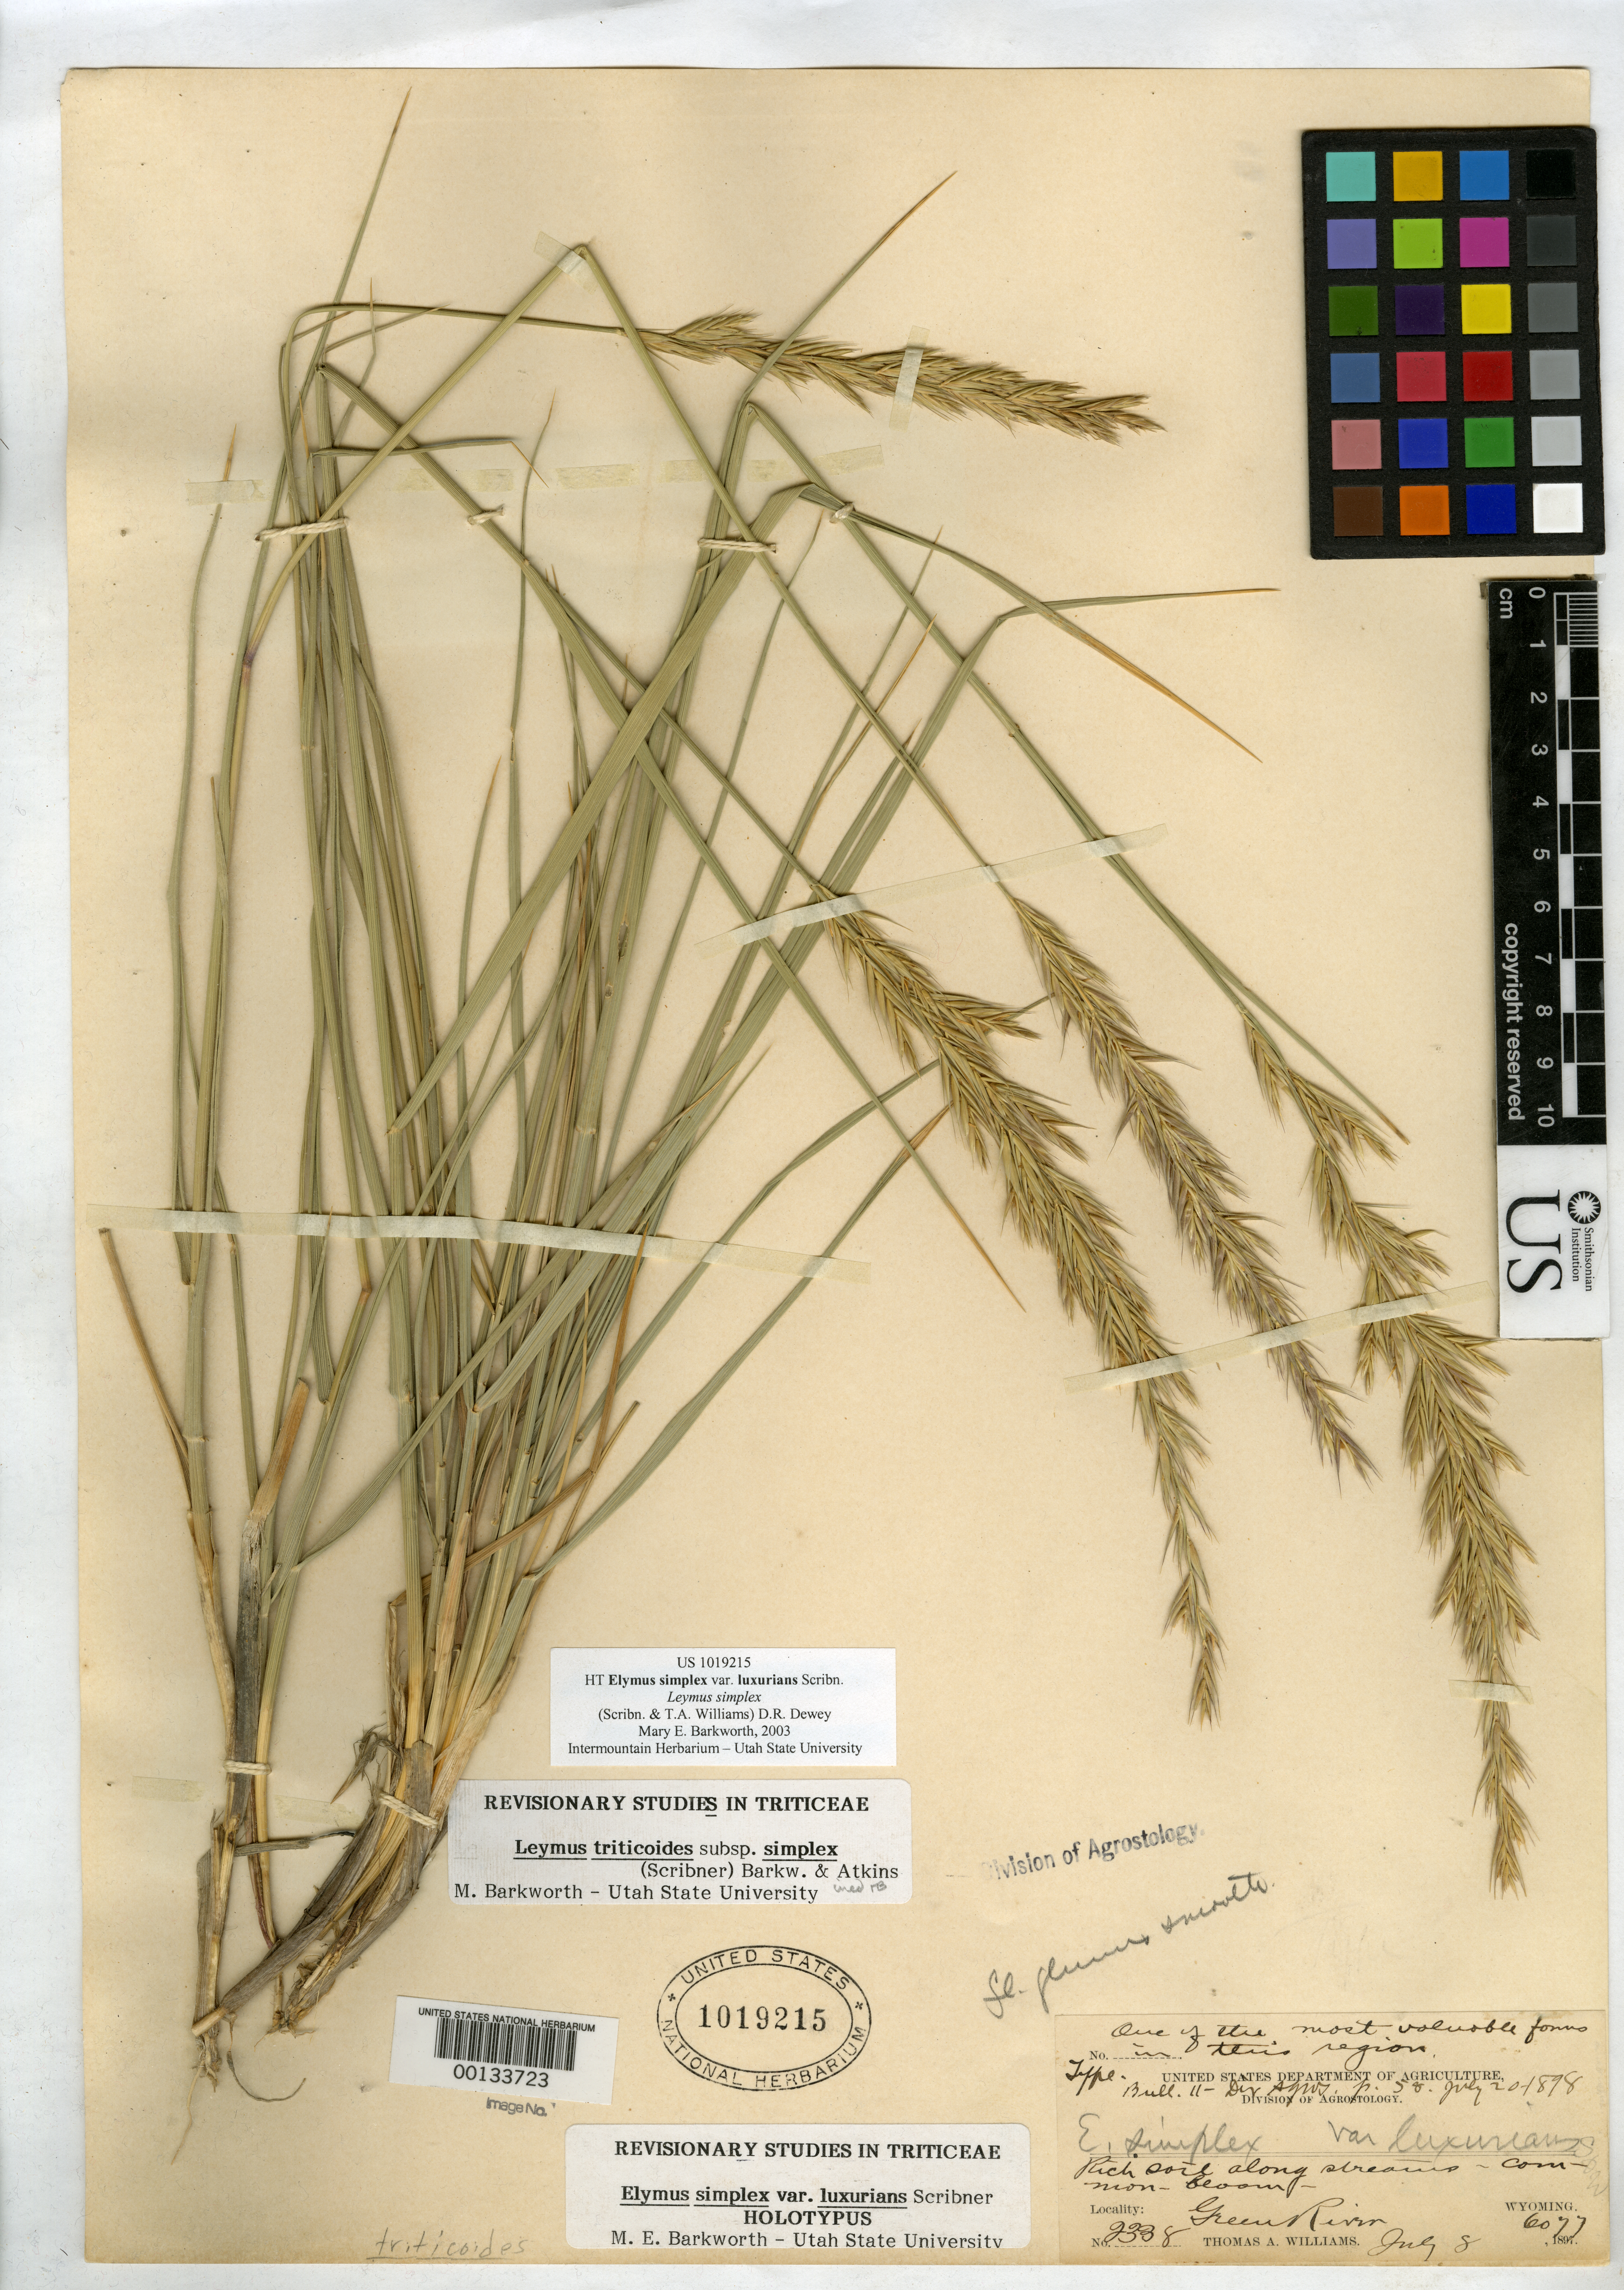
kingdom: Plantae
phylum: Tracheophyta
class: Liliopsida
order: Poales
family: Poaceae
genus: Elymus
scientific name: Elymus simplex var. luxurians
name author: Scribn. & T.A. Williams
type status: Holotype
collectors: T. A. Williams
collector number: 2338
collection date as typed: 08 Jul 1897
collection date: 1897-07-08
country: United States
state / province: Wyoming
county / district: Sweetwater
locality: Banks of Green River.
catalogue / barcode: US 1019215